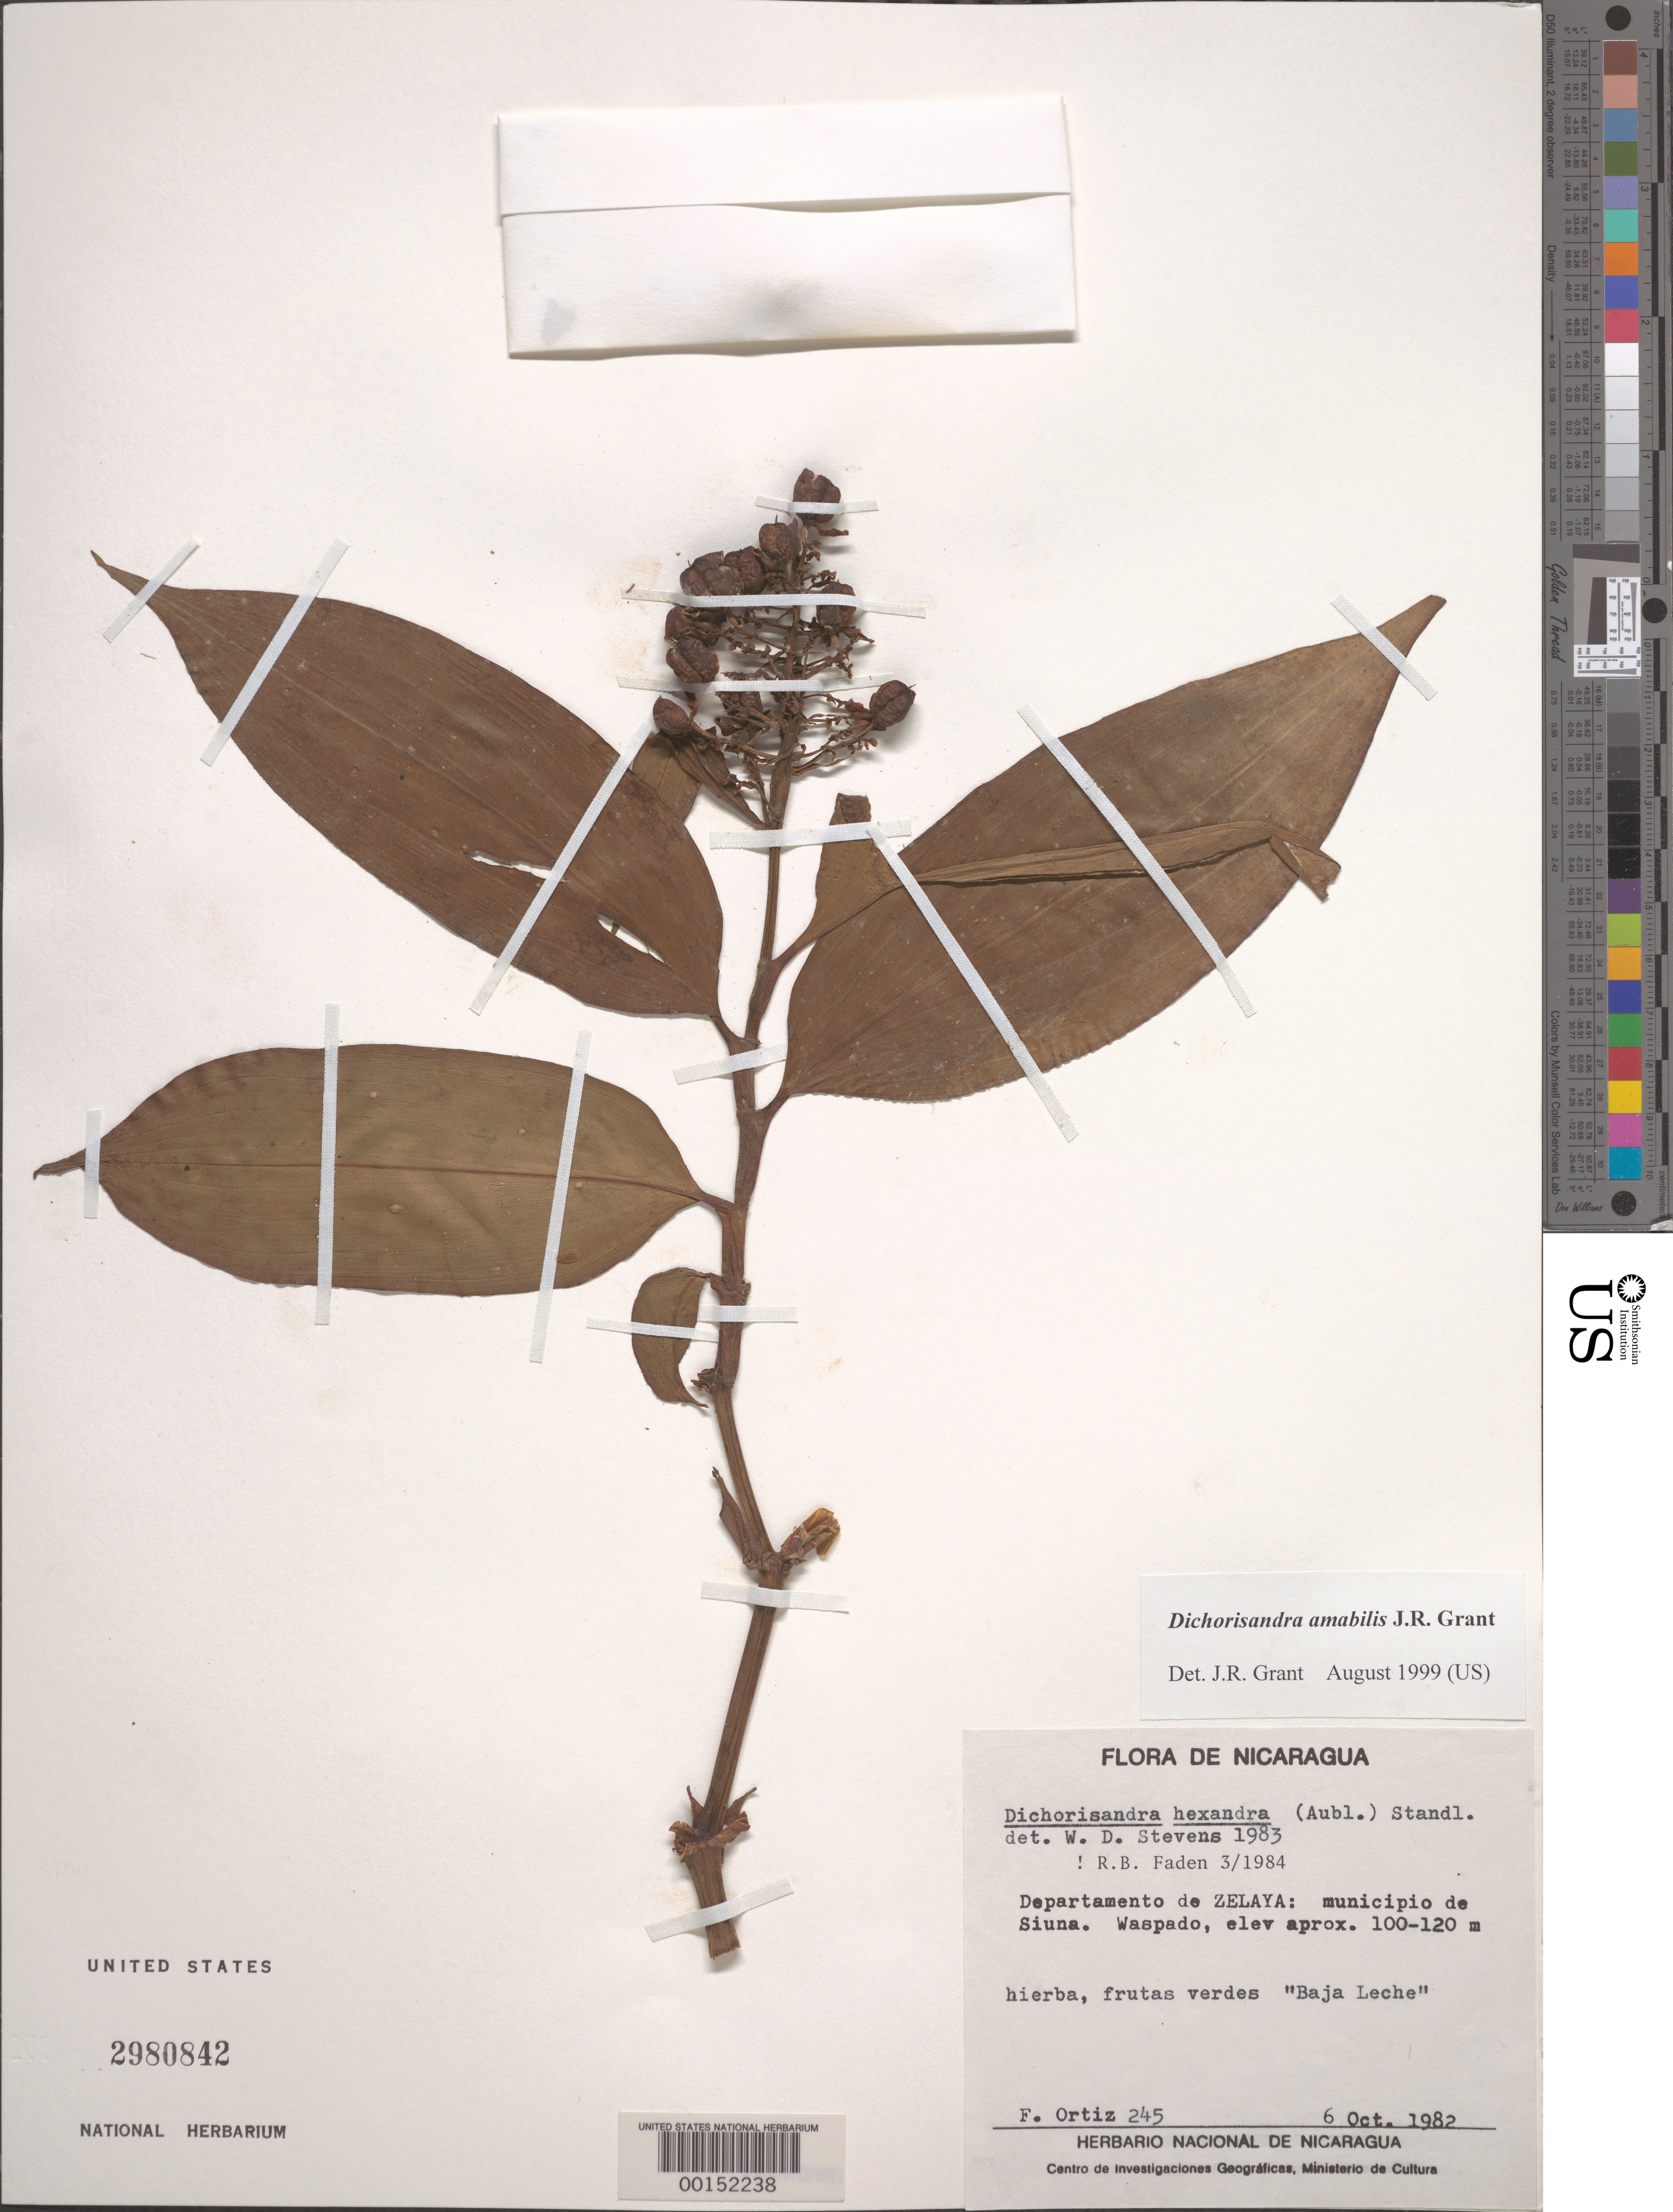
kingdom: Plantae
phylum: Tracheophyta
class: Liliopsida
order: Commelinales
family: Commelinaceae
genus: Dichorisandra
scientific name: Dichorisandra hexandra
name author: (Aubl.) Standl.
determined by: Stevens, W. Douglas, Missouri Botanical Garden (MO)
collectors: F. Ortiz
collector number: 245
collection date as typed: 06 Oct 1982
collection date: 1982-10-06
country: Nicaragua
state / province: Atlántico Norte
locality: Siuna dist. (?), waspado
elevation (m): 100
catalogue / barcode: US 2980842